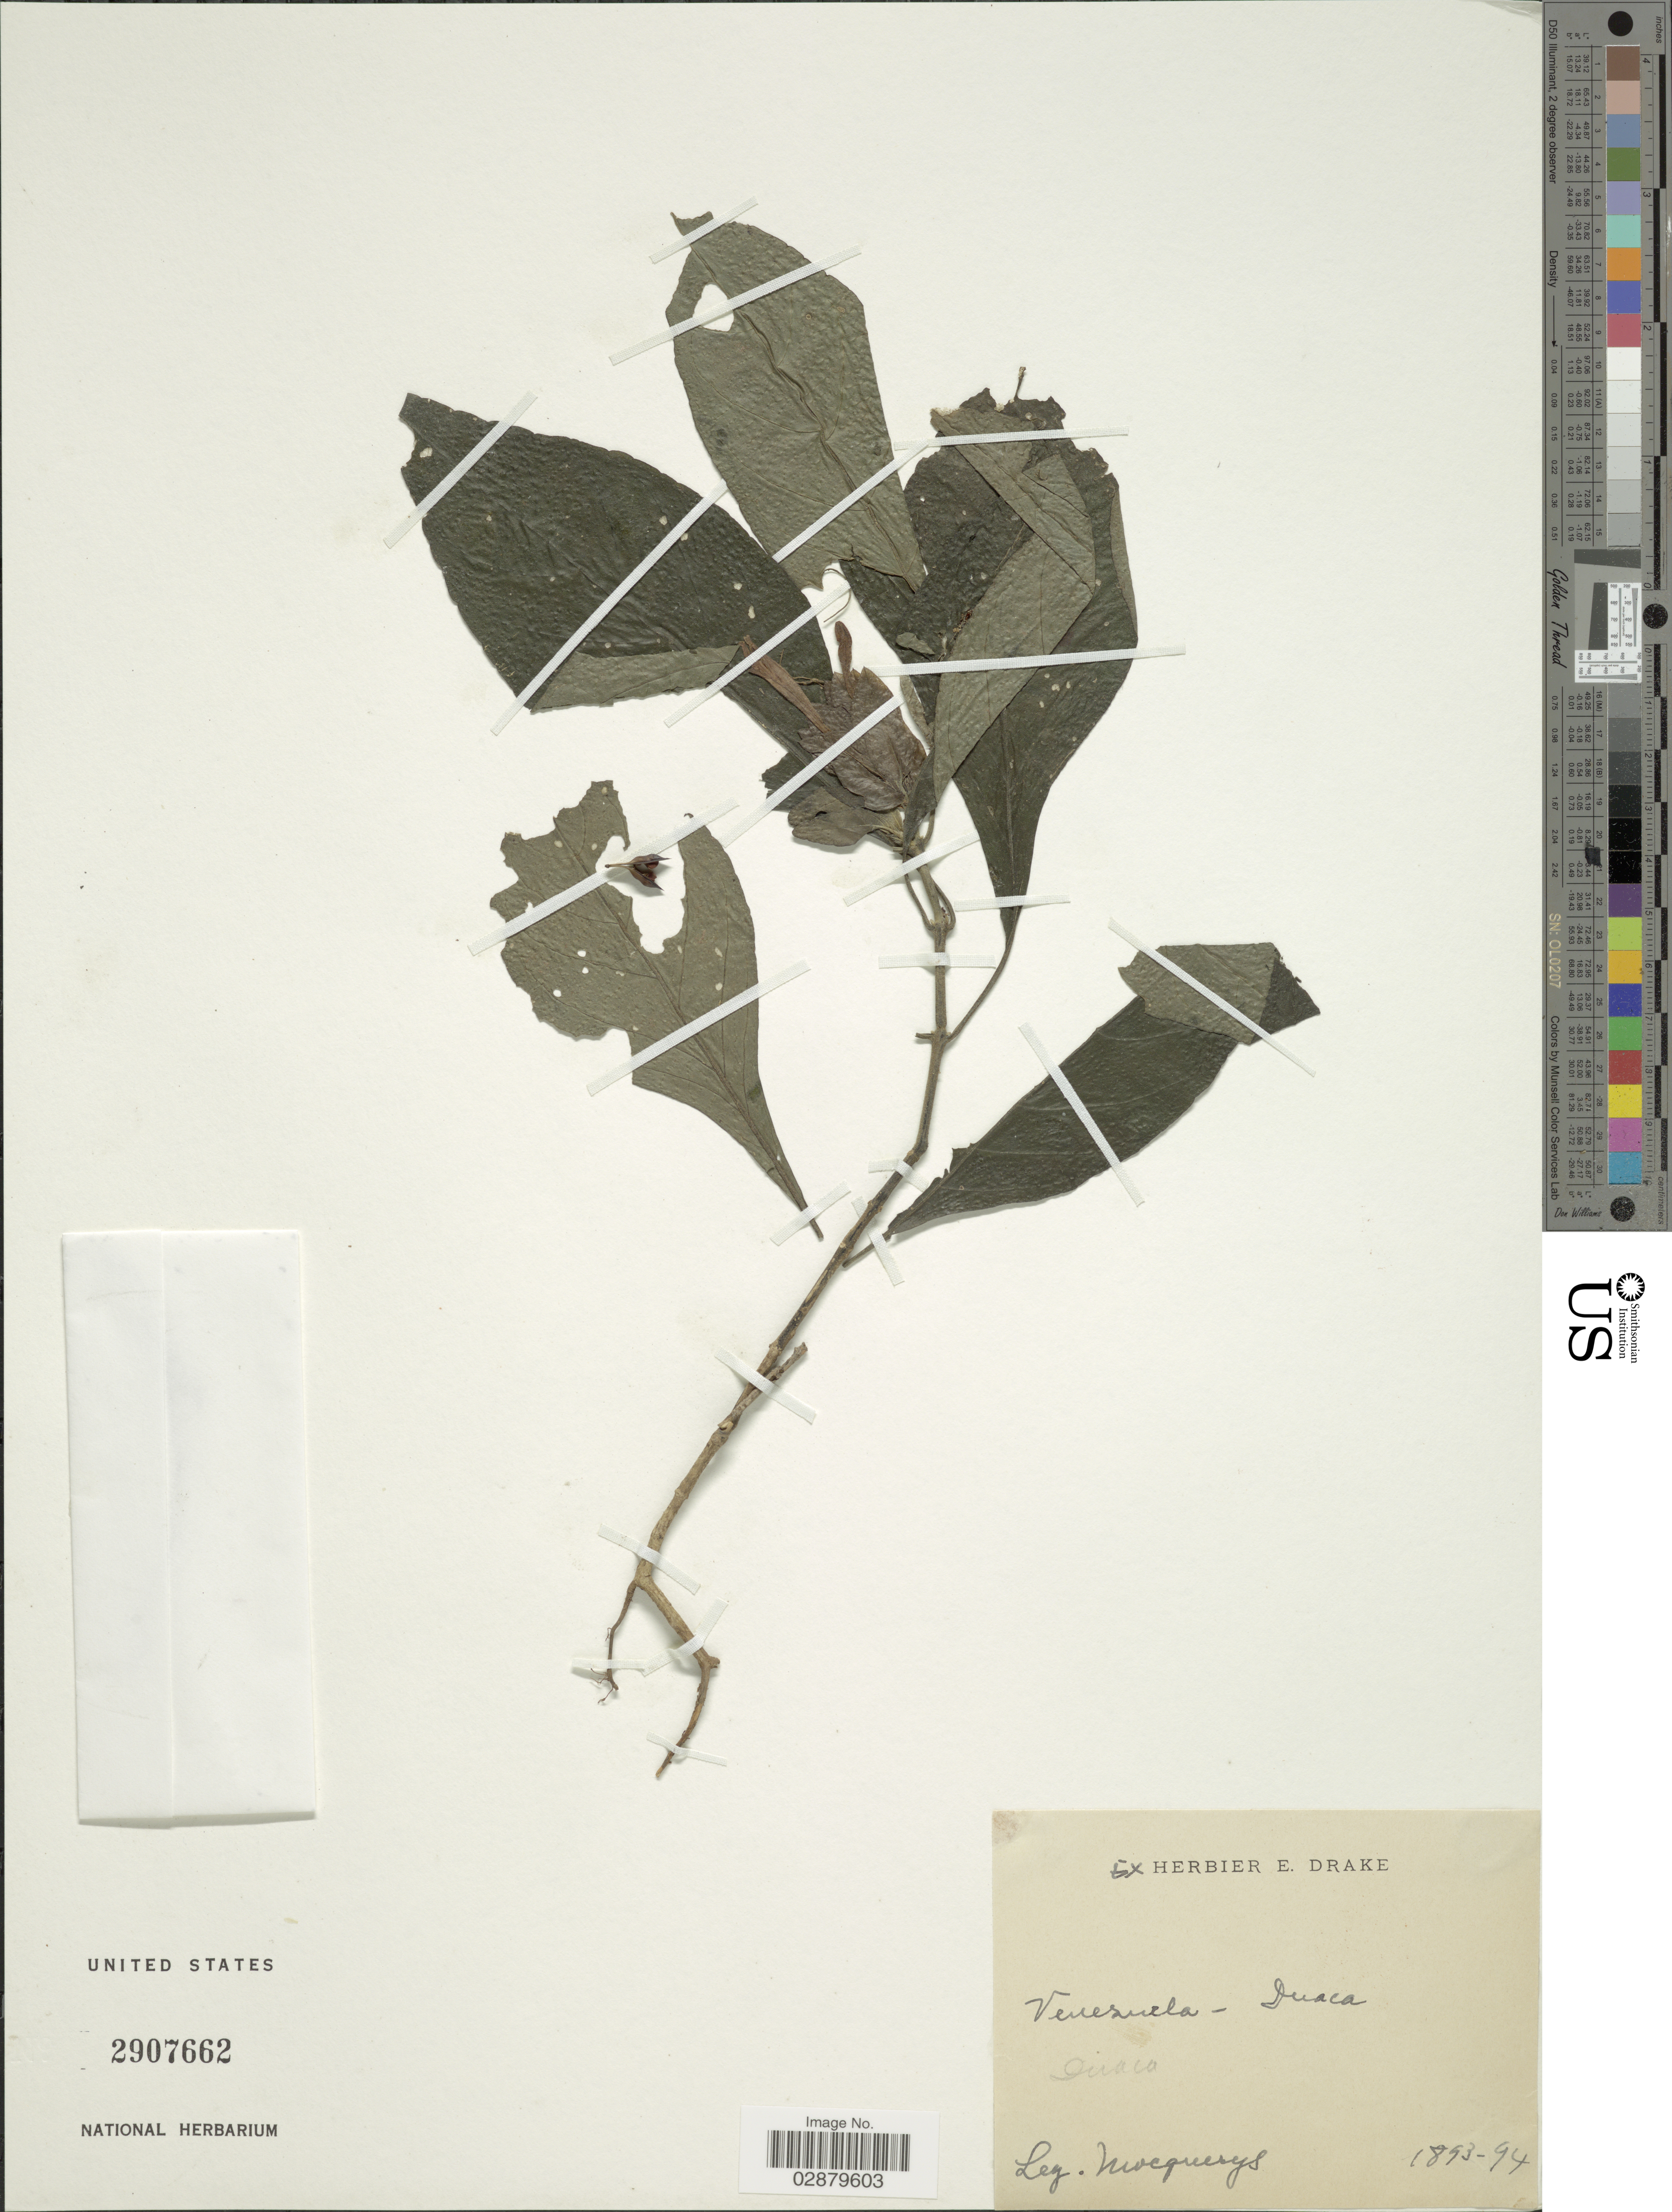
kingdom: Plantae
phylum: Tracheophyta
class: Magnoliopsida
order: Lamiales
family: Acanthaceae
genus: Justicia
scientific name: Justicia leucerythra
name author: Leonard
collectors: A. Mocquerys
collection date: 1893/1894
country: Venezuela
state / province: Lara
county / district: Crespo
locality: Duaca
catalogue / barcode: US 2907662